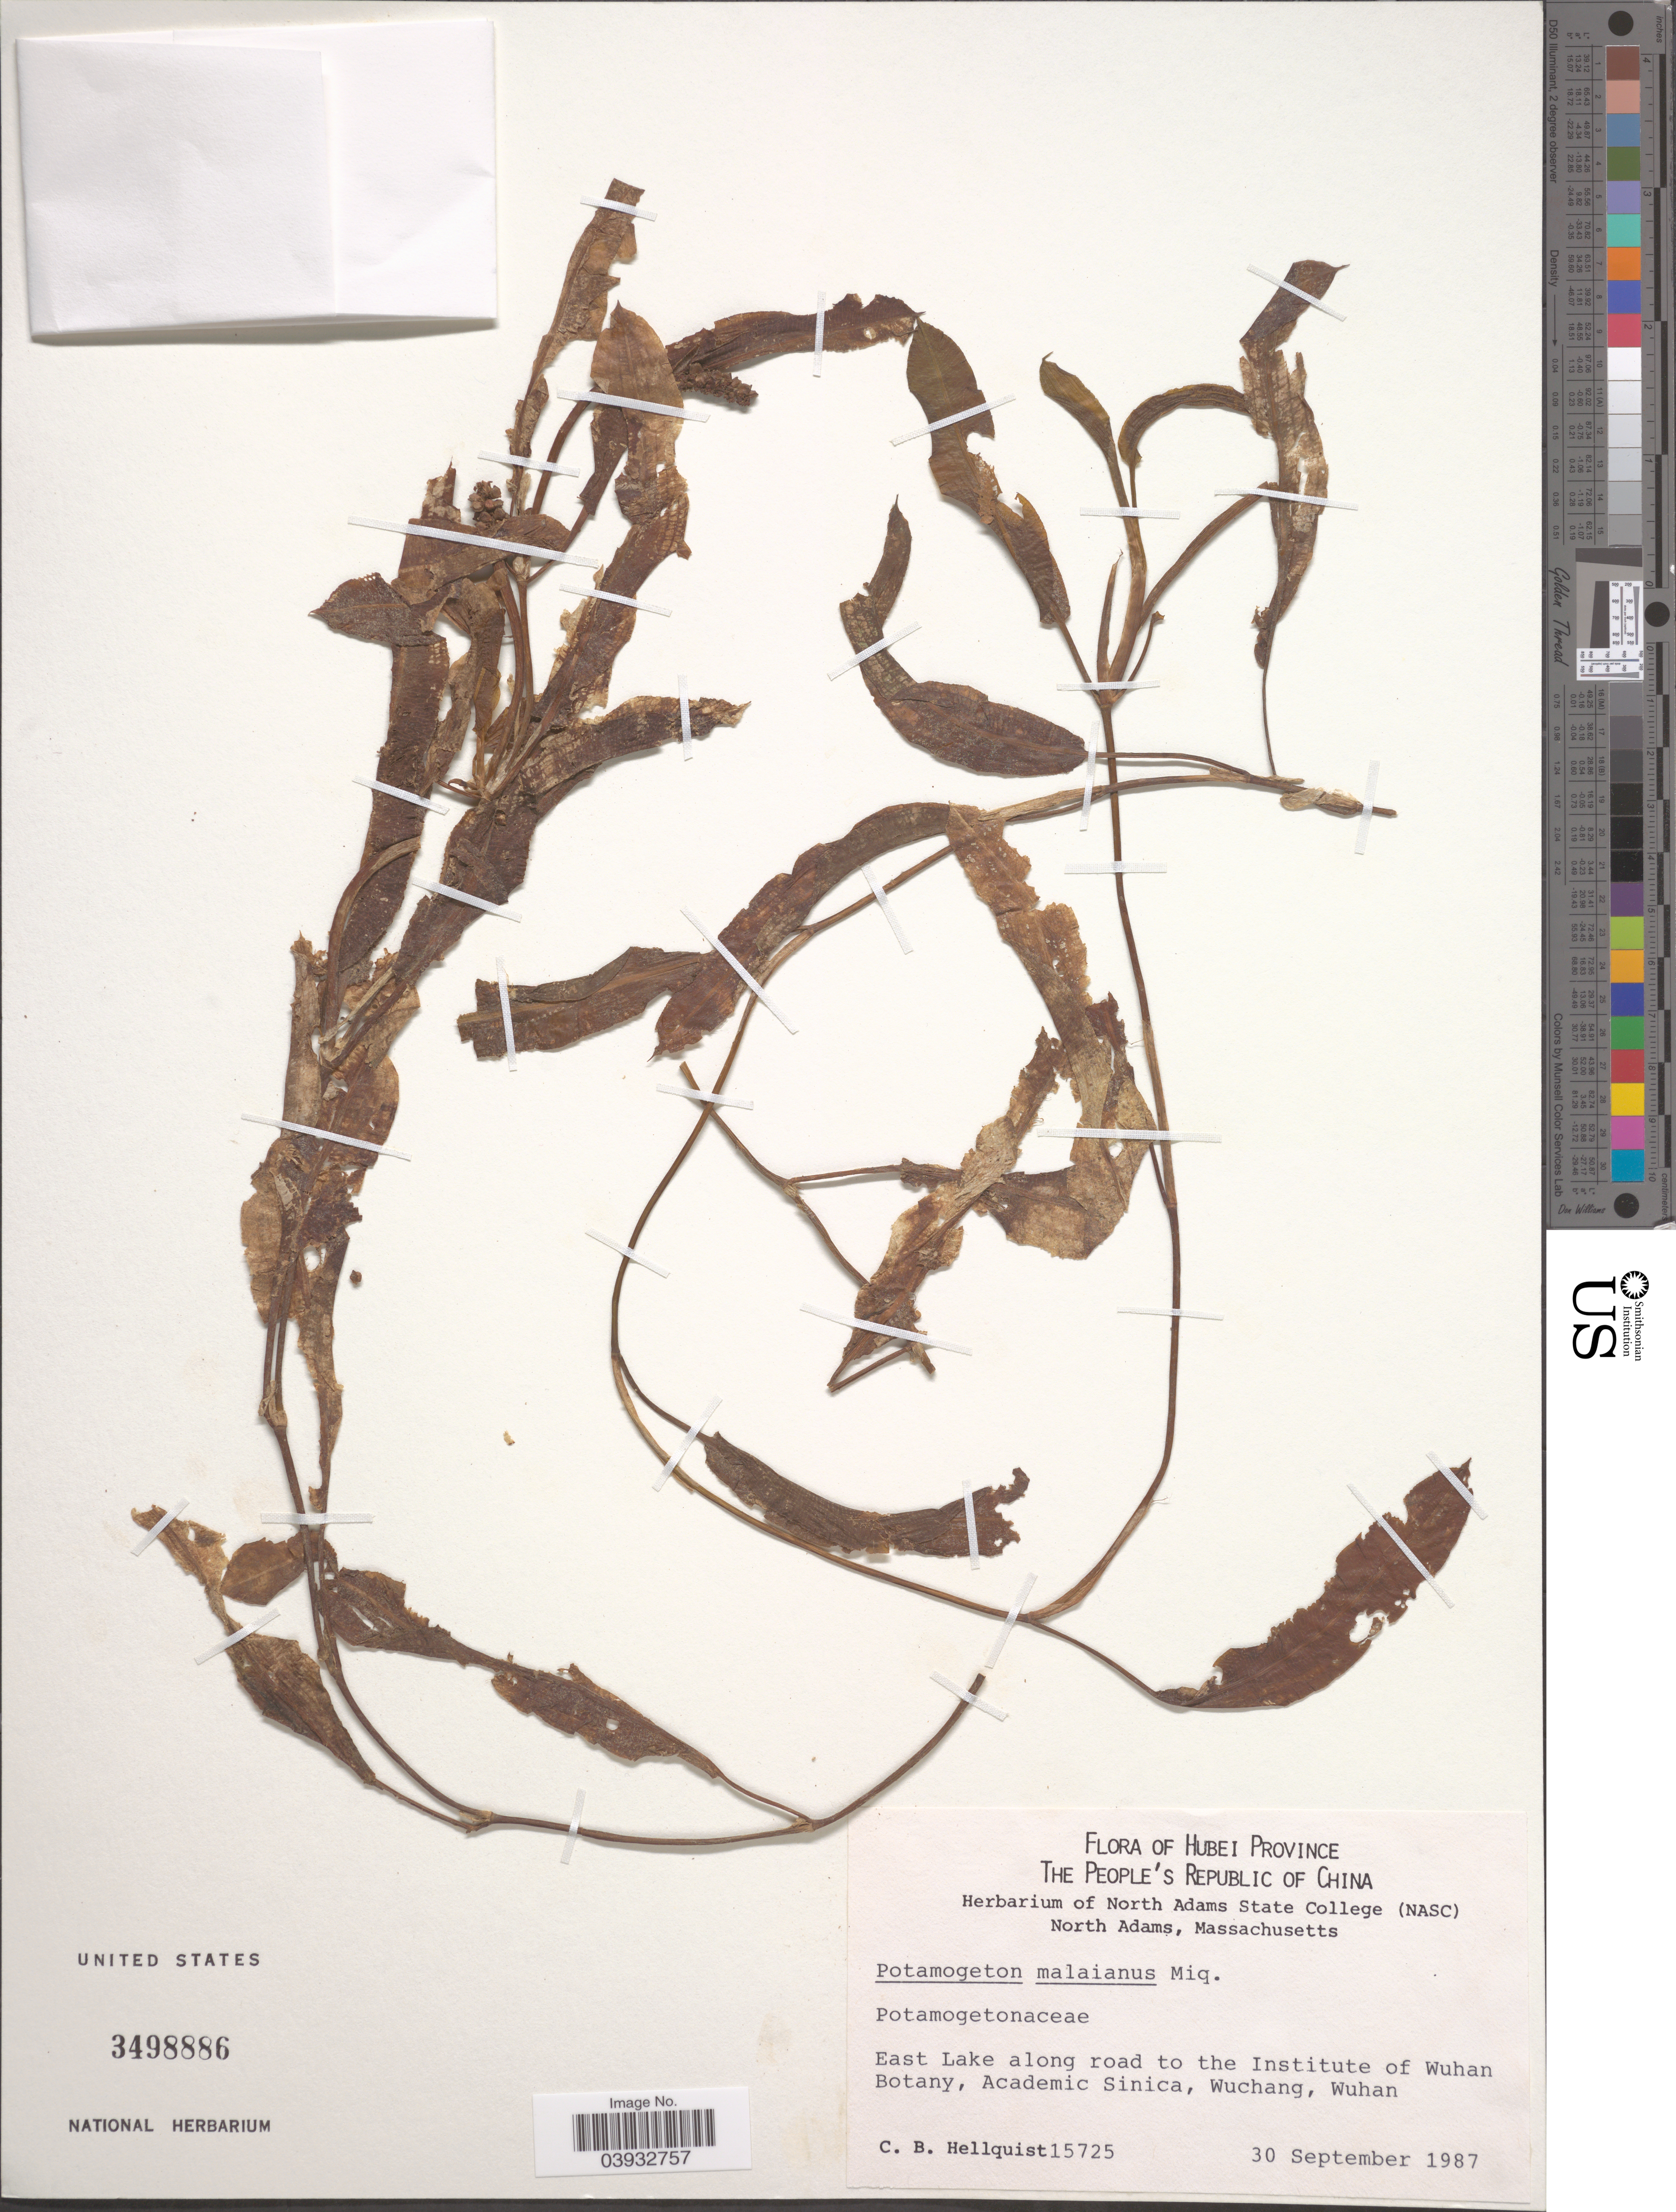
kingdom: Plantae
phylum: Tracheophyta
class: Liliopsida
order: Alismatales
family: Potamogetonaceae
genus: Potamogeton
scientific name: Potamogeton malaianus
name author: Miq.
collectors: C. Hellquist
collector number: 15725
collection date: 1987-09-30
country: China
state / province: Hubei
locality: East Lake along road to the Institute of Wuhan Botany, Academic Sinica, Wuchang, Wuhan.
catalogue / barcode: US 3498886